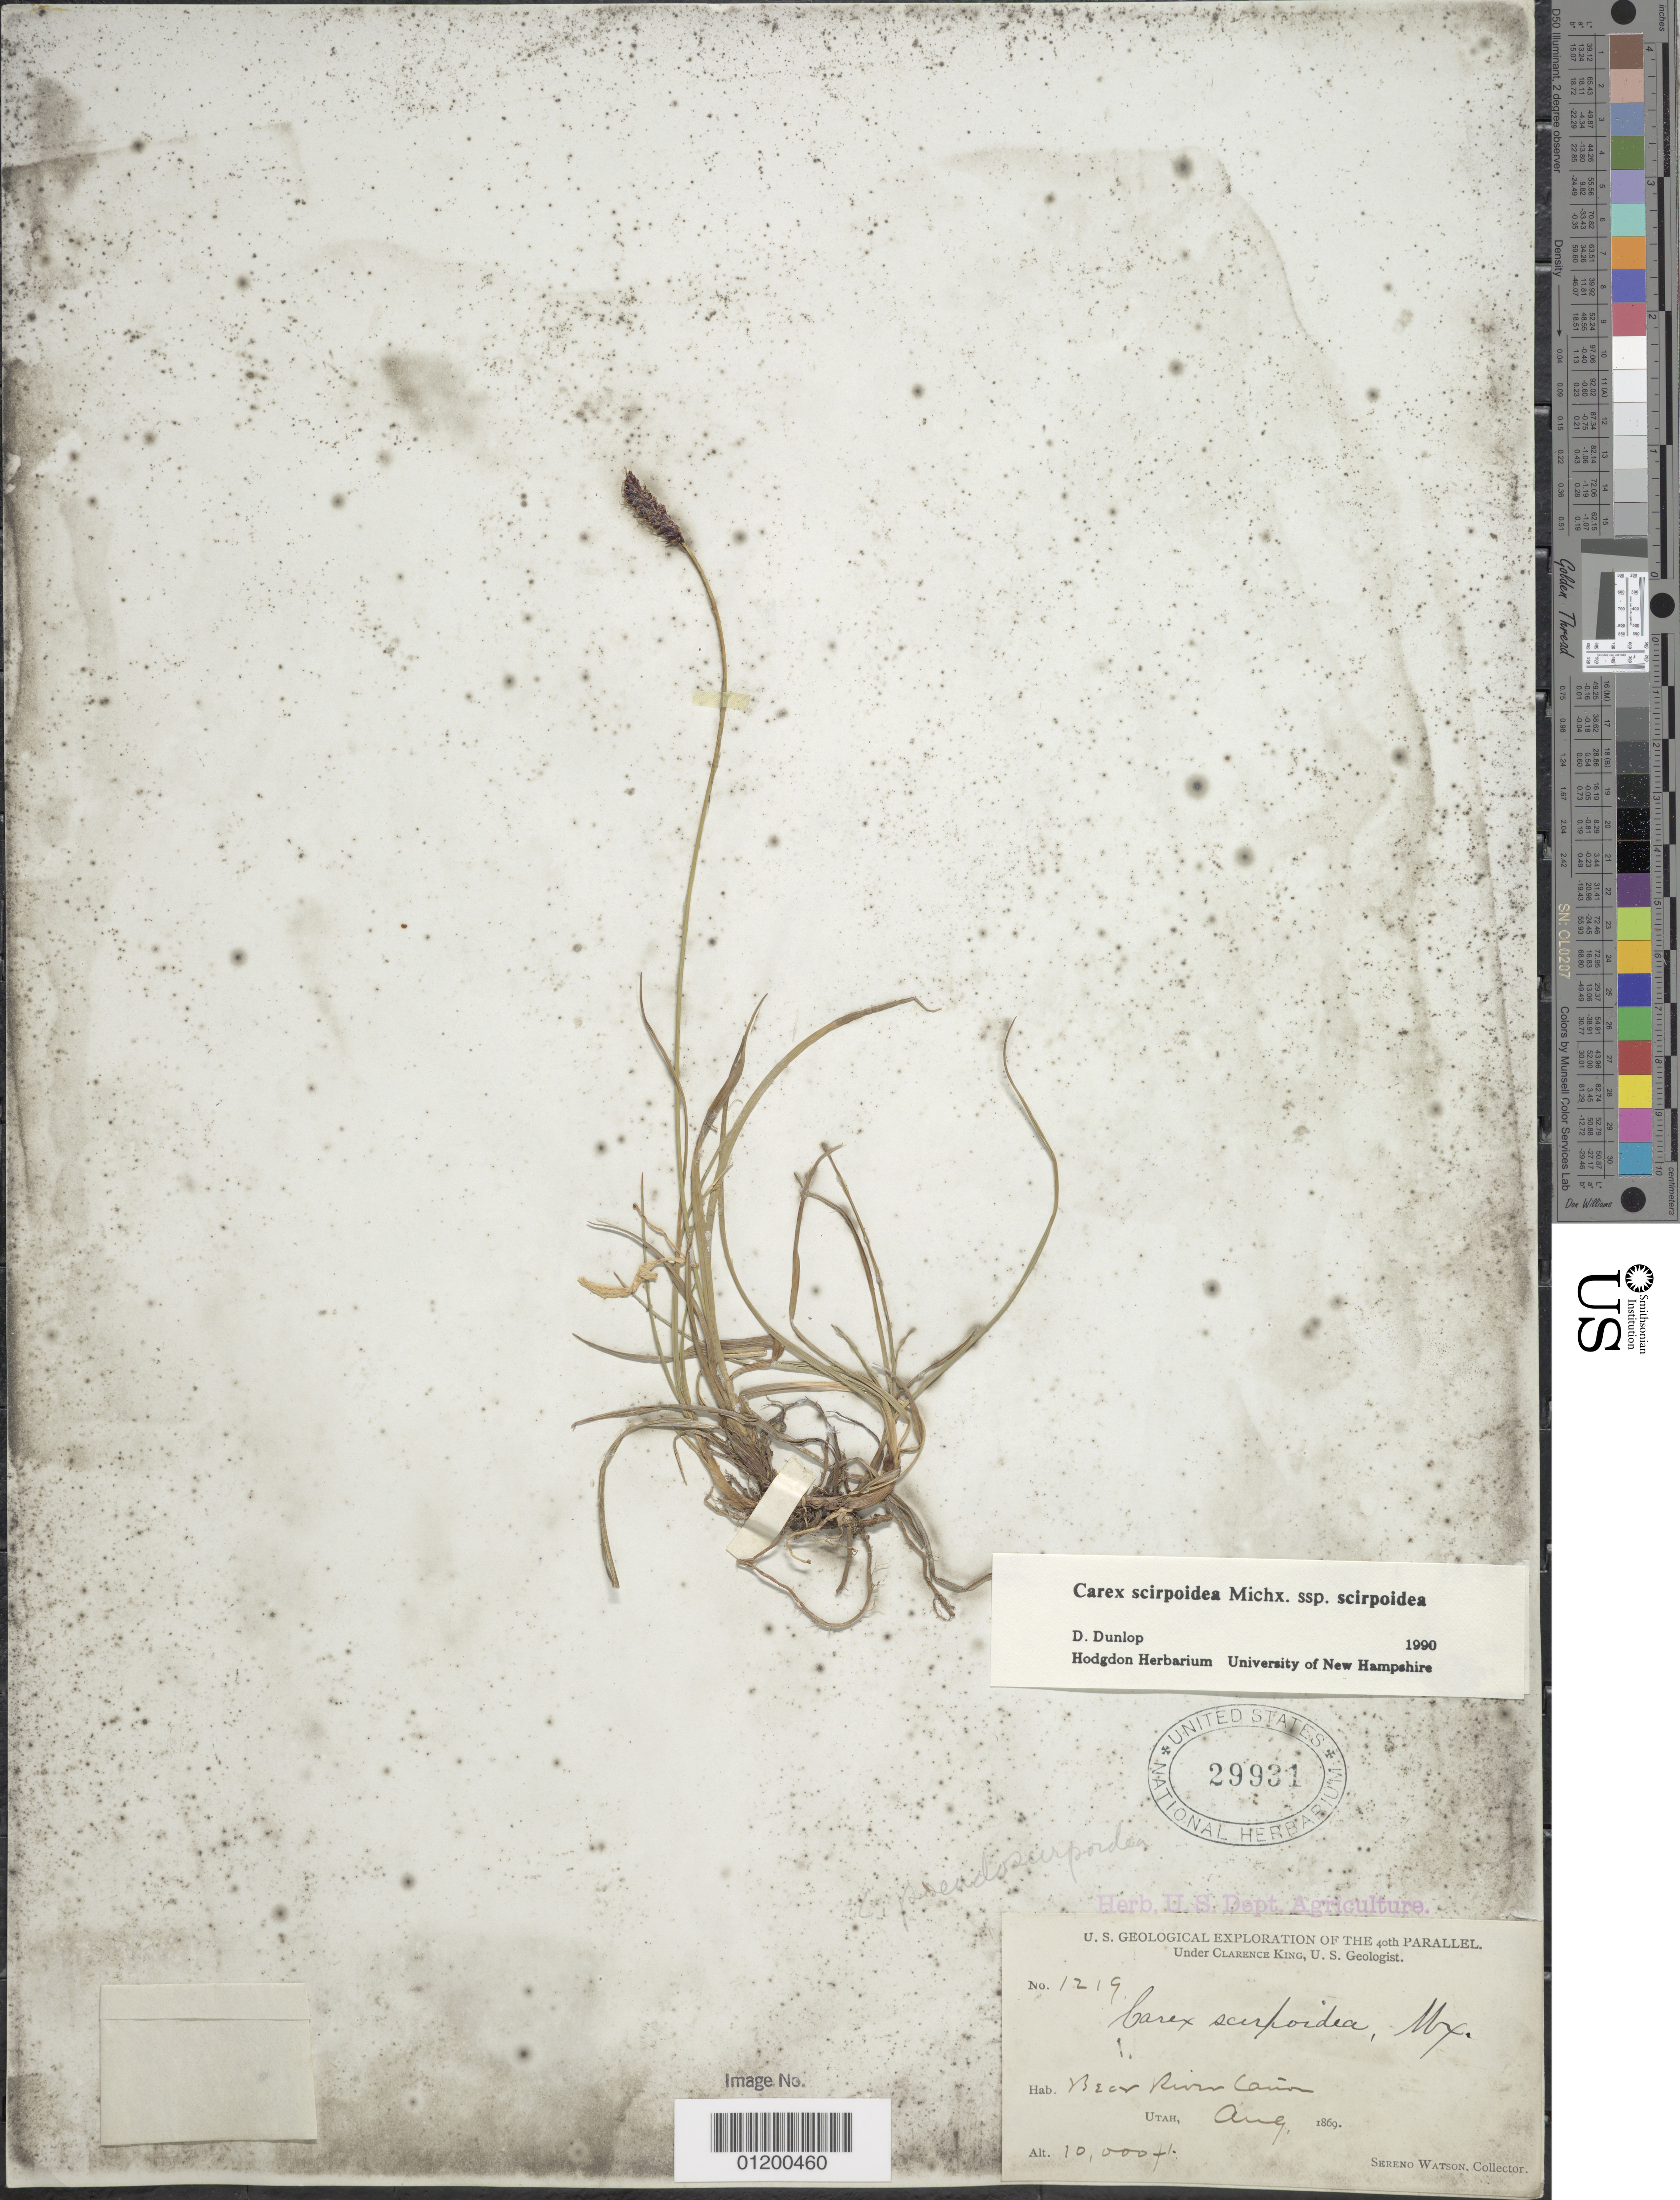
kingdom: Plantae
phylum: Tracheophyta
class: Liliopsida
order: Poales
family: Cyperaceae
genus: Carex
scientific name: Carex scirpoidea subsp. scirpoidea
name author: Michx.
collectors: S. Watson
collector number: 1219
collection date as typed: Aug1869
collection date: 1869-08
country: United States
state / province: Utah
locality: Bear River Canyon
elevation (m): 3048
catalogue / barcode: US 29931